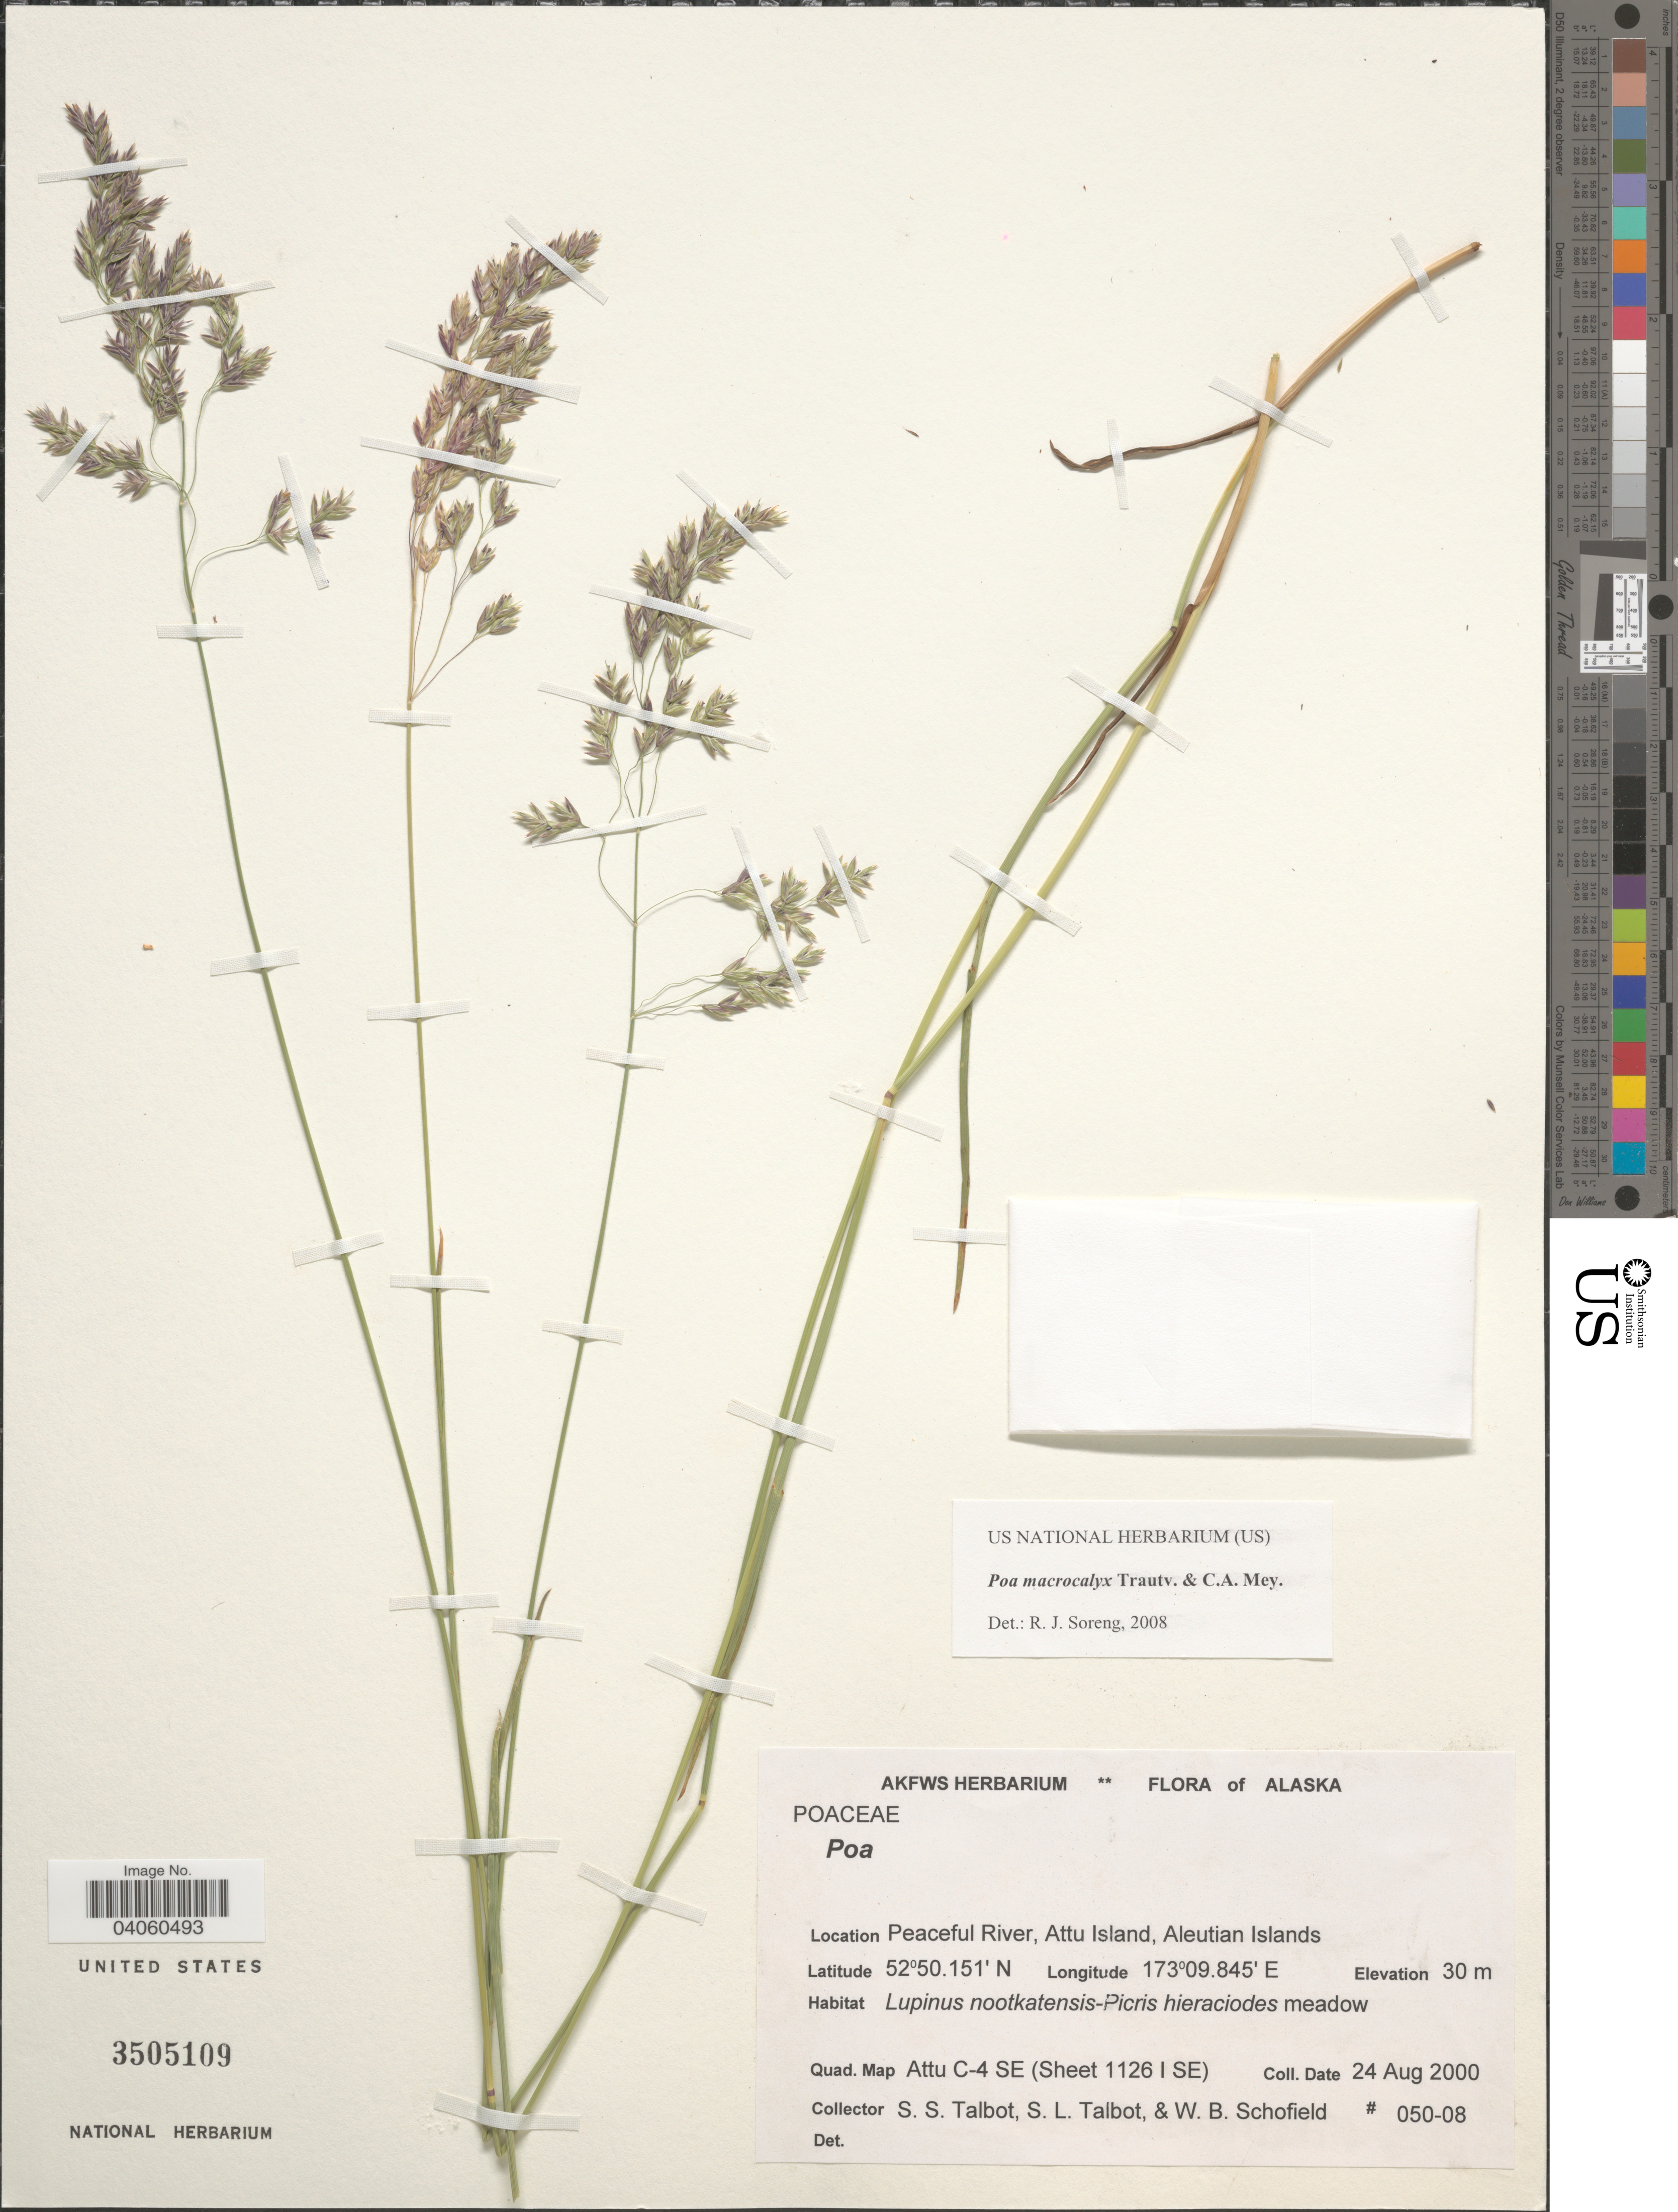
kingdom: Plantae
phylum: Tracheophyta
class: Liliopsida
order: Poales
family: Poaceae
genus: Poa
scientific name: Poa macrocalyx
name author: Trautv. & C.A. Mey.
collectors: S. S. Talbot, S. Talbot & W. Schofield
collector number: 050-08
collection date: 2000-08-24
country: United States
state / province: Alaska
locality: Peaceful River, Attu Island, Aleutian Islands. Quad. Map Attu C-4 SE (Sheet 1126 I SE).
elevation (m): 30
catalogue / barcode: US 3505109